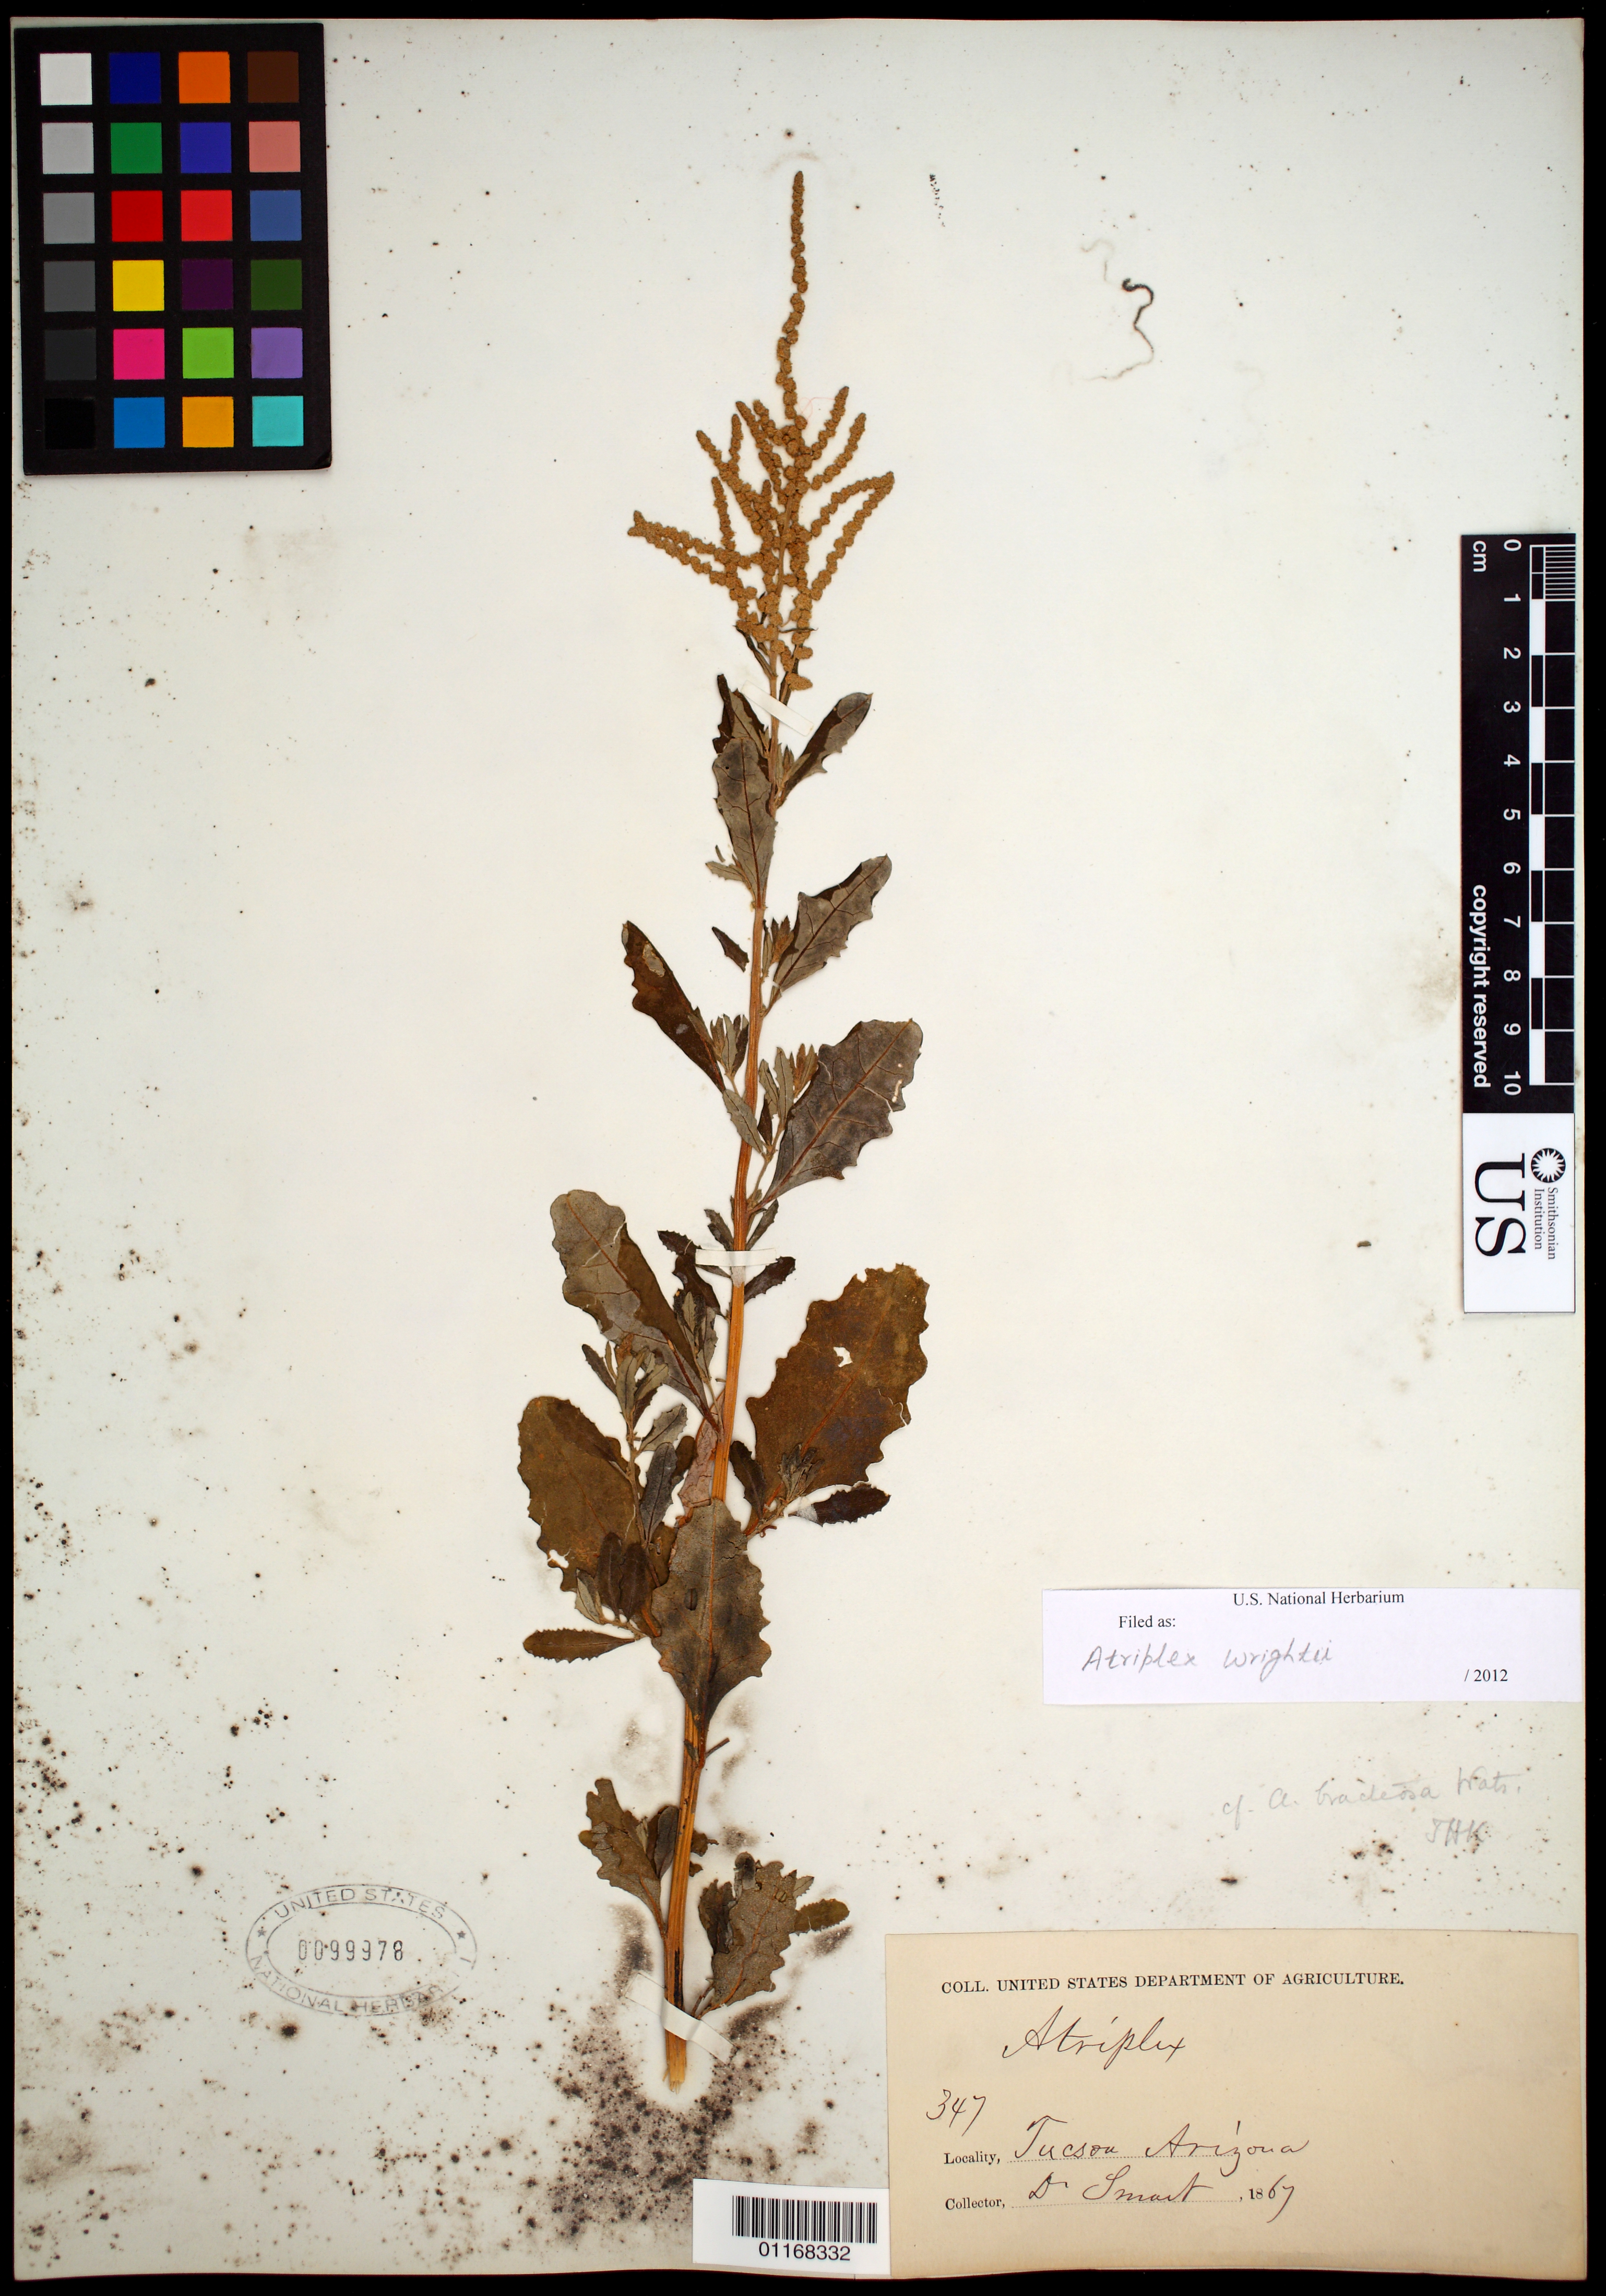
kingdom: Plantae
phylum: Tracheophyta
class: Magnoliopsida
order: Caryophyllales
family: Amaranthaceae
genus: Atriplex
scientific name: Atriplex wrightii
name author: S. Watson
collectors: -. Smart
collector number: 347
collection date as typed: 1867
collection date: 1867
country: United States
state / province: Arizona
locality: Tucson.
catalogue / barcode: US 99978